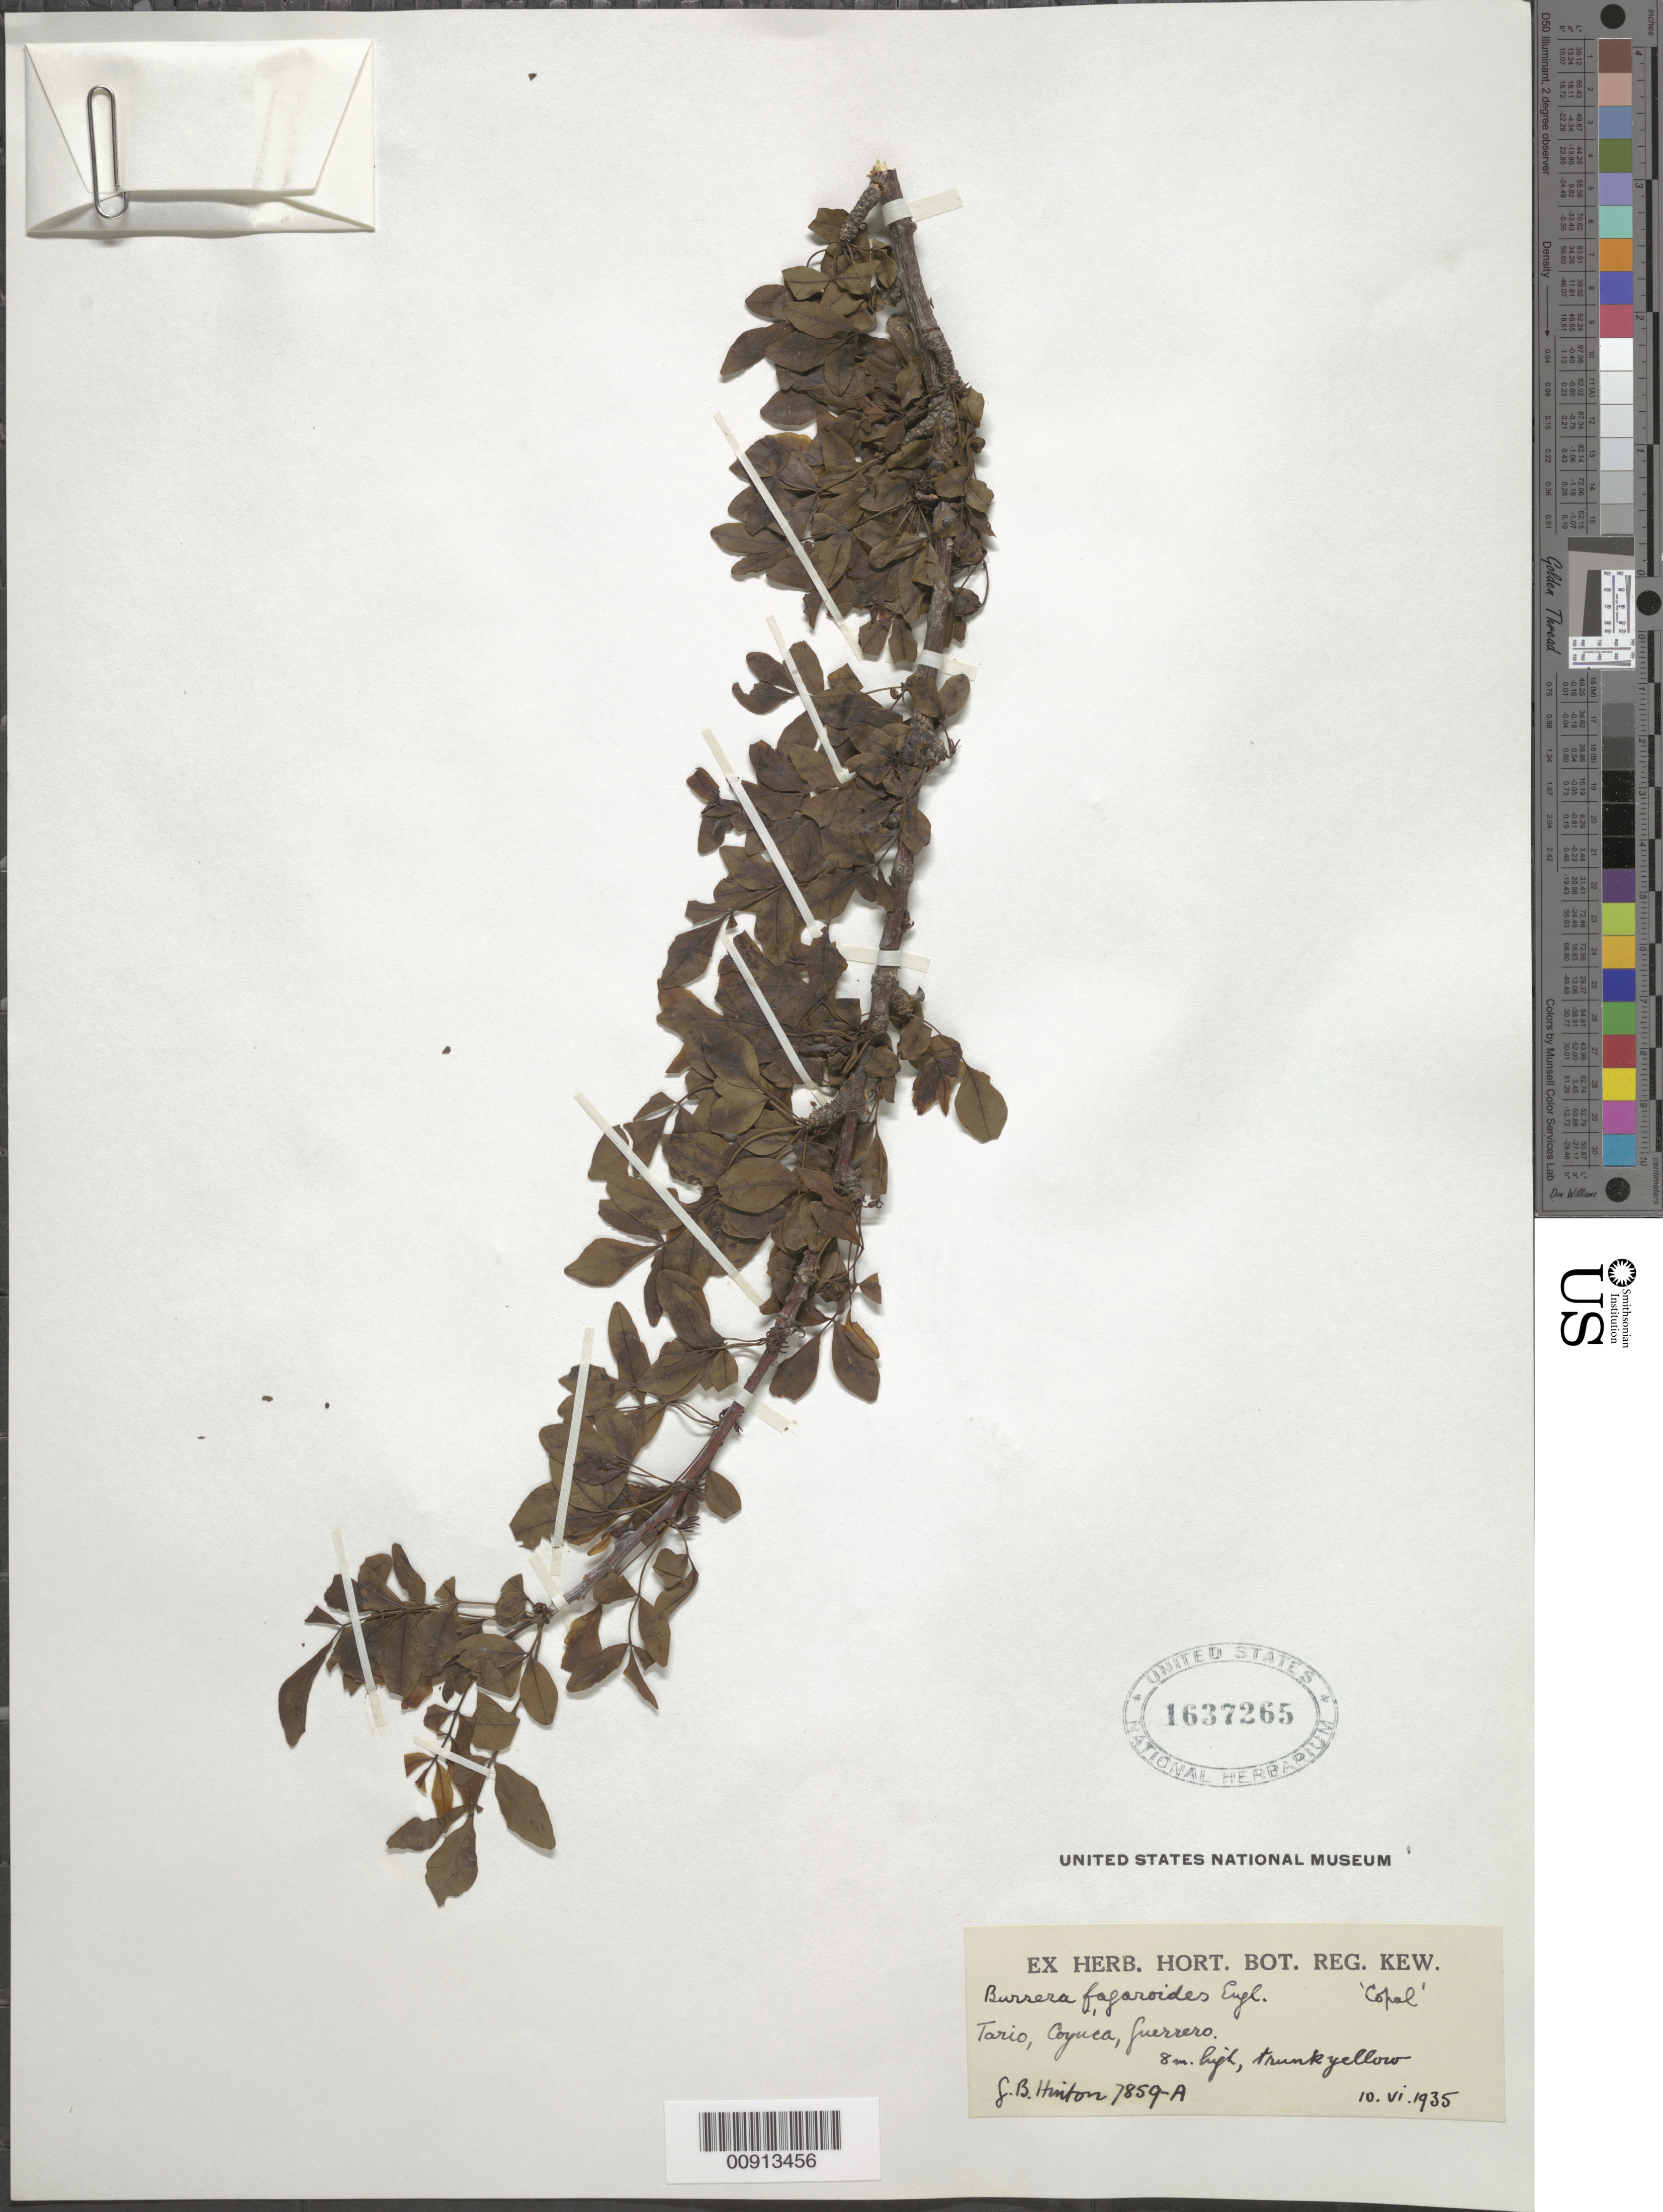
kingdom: Plantae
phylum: Tracheophyta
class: Magnoliopsida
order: Sapindales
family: Burseraceae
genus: Bursera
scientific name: Bursera inaguensis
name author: Britton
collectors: G. B. Hinton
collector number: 7859-A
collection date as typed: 10 Jun 1935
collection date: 1935-06-10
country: Mexico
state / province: Guerrero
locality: Tario, Coyuca, Guerrero.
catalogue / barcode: US 1637265